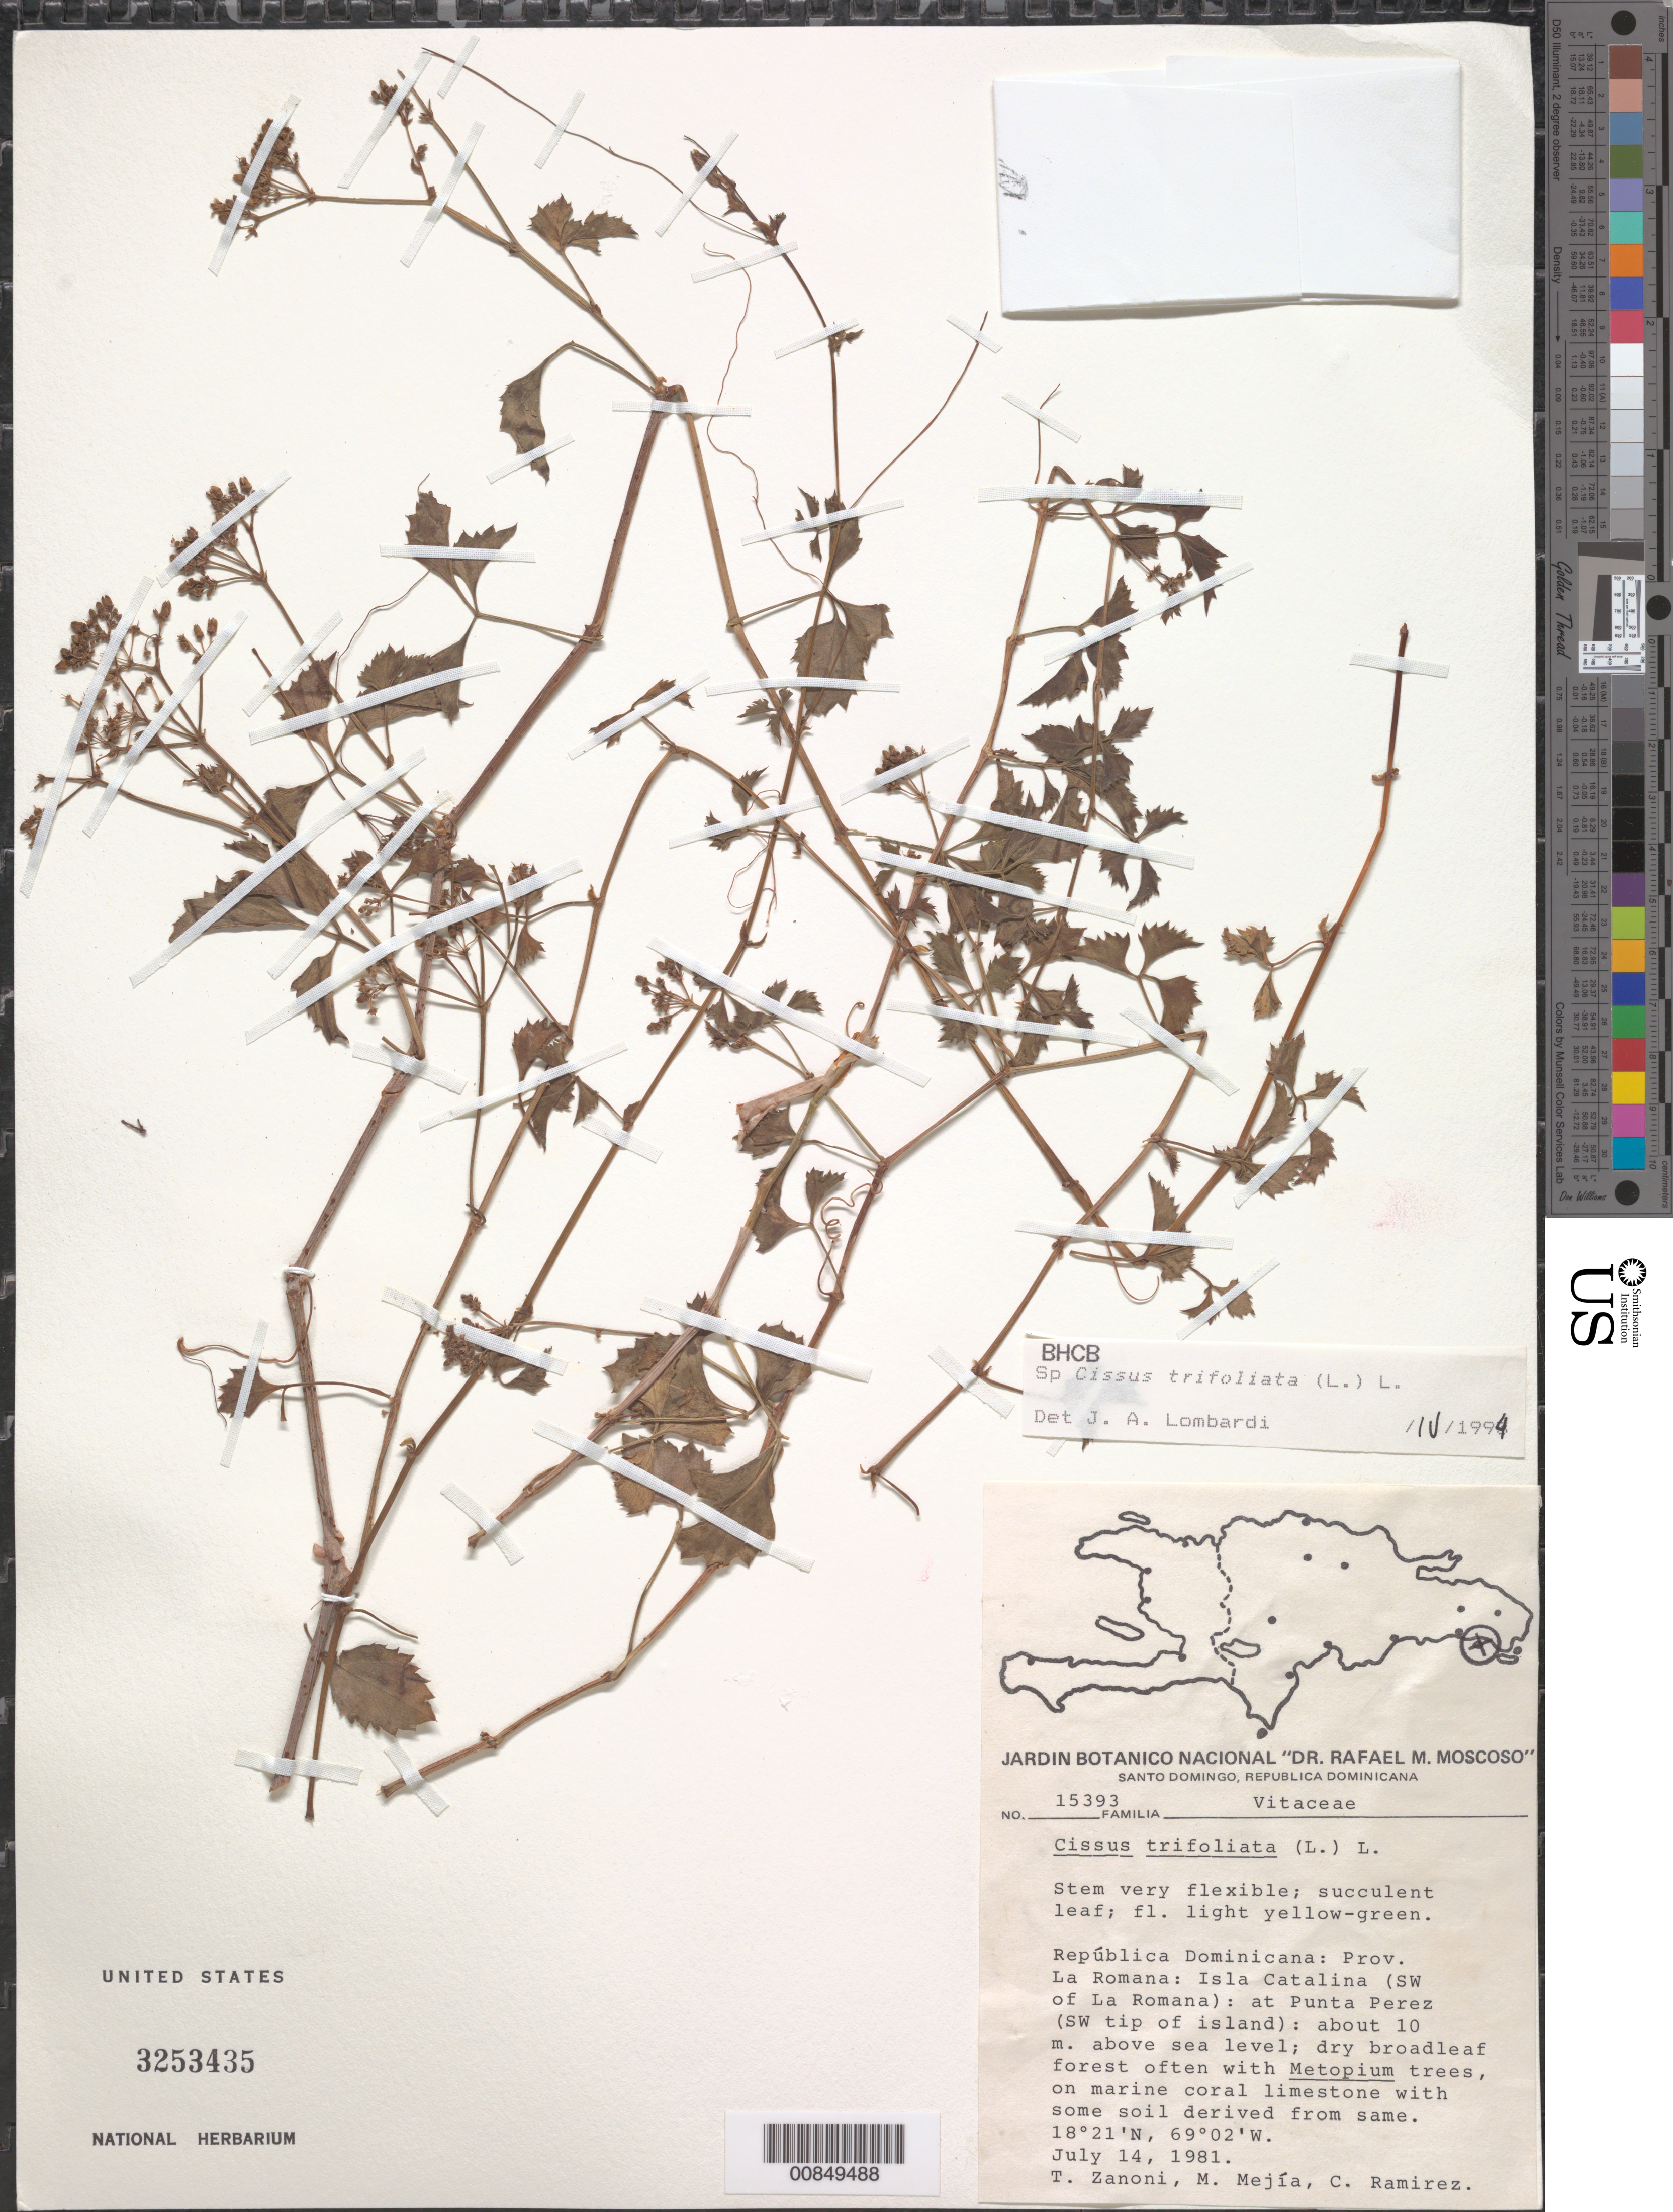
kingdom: Plantae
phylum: Tracheophyta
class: Magnoliopsida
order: Vitales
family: Vitaceae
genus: Cissus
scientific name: Cissus trifoliata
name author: (L.) L.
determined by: Lombardi, Julio A.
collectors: T. A. Zanoni, M. Mejia & C. Ramirez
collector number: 15393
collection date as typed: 14 Jul 1981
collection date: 1981-07-14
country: Dominican Republic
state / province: La Romana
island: Isla Catalina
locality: Punta Perez (SW tip of island)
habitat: Dry broadleaf forest often with Metopium trees, on marine coral limestone with soil dreived from same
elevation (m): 10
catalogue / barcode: US 3253435